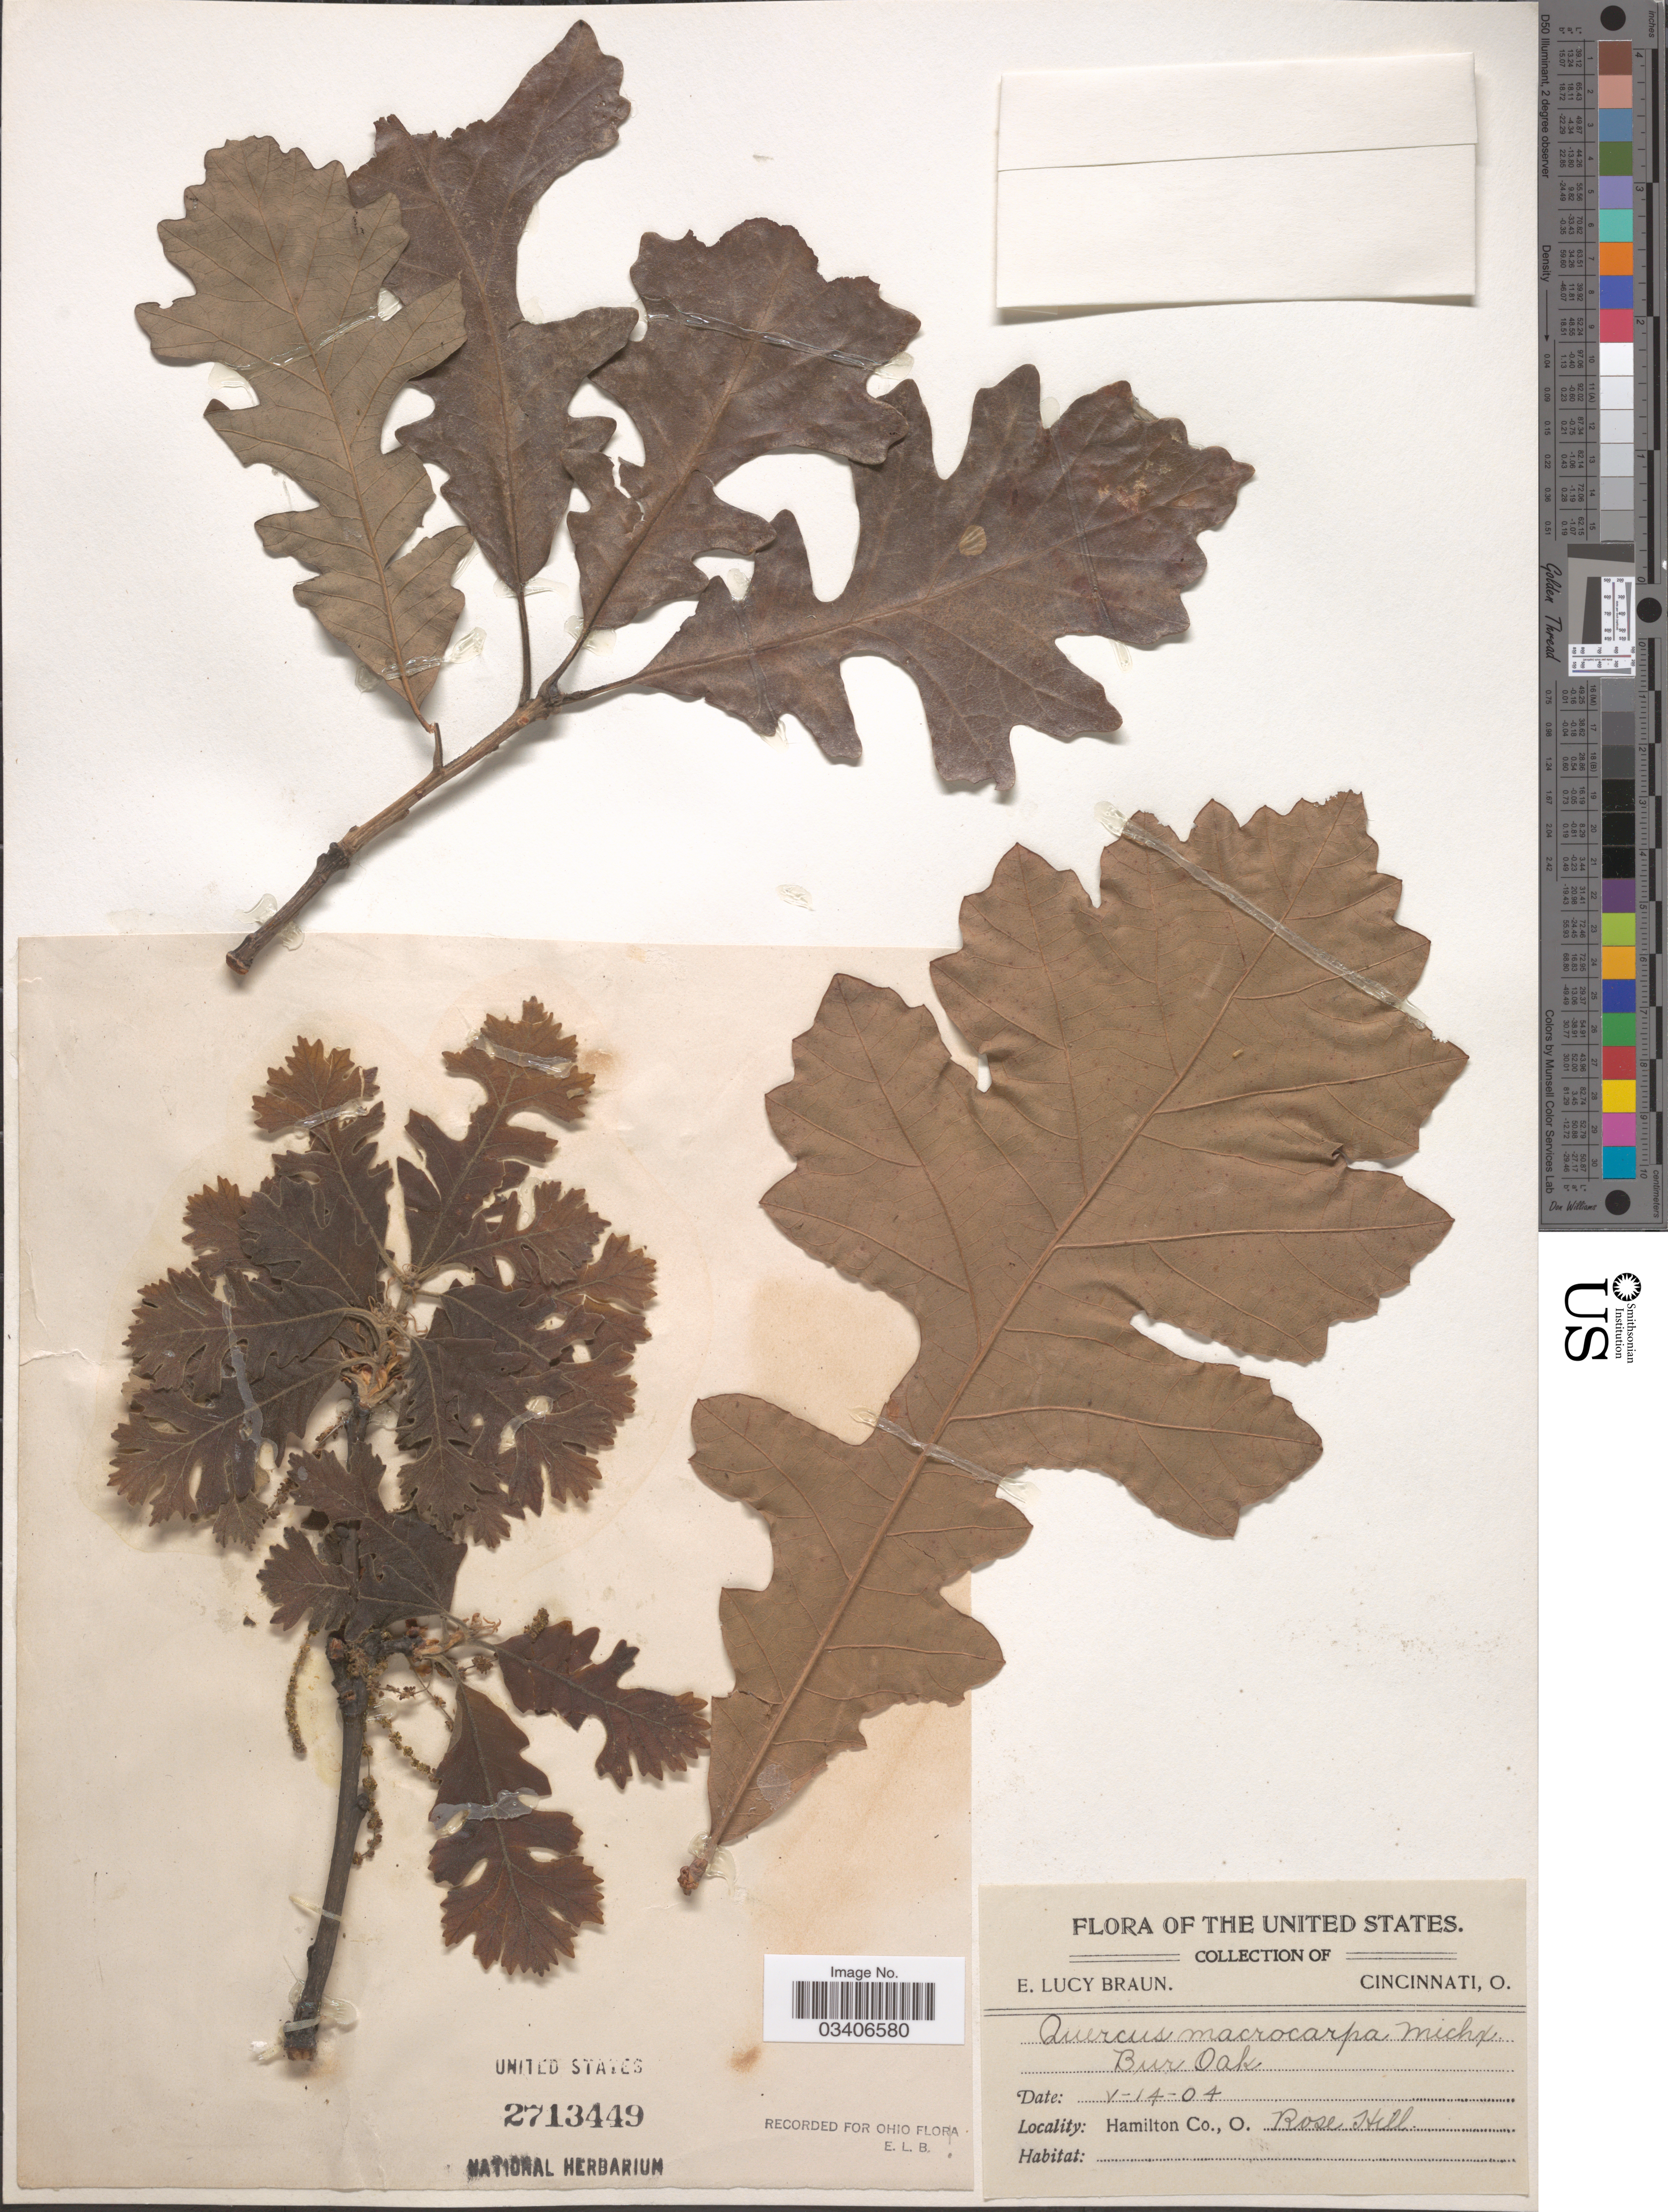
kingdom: Plantae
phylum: Tracheophyta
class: Magnoliopsida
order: Fagales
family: Fagaceae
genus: Quercus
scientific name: Quercus macrocarpa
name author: Michx.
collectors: E. L. Braun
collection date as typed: Transcribed d/m/y: 14/5/4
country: United States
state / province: Ohio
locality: Hamilton Co., Rose Hill.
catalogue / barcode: US 2713449